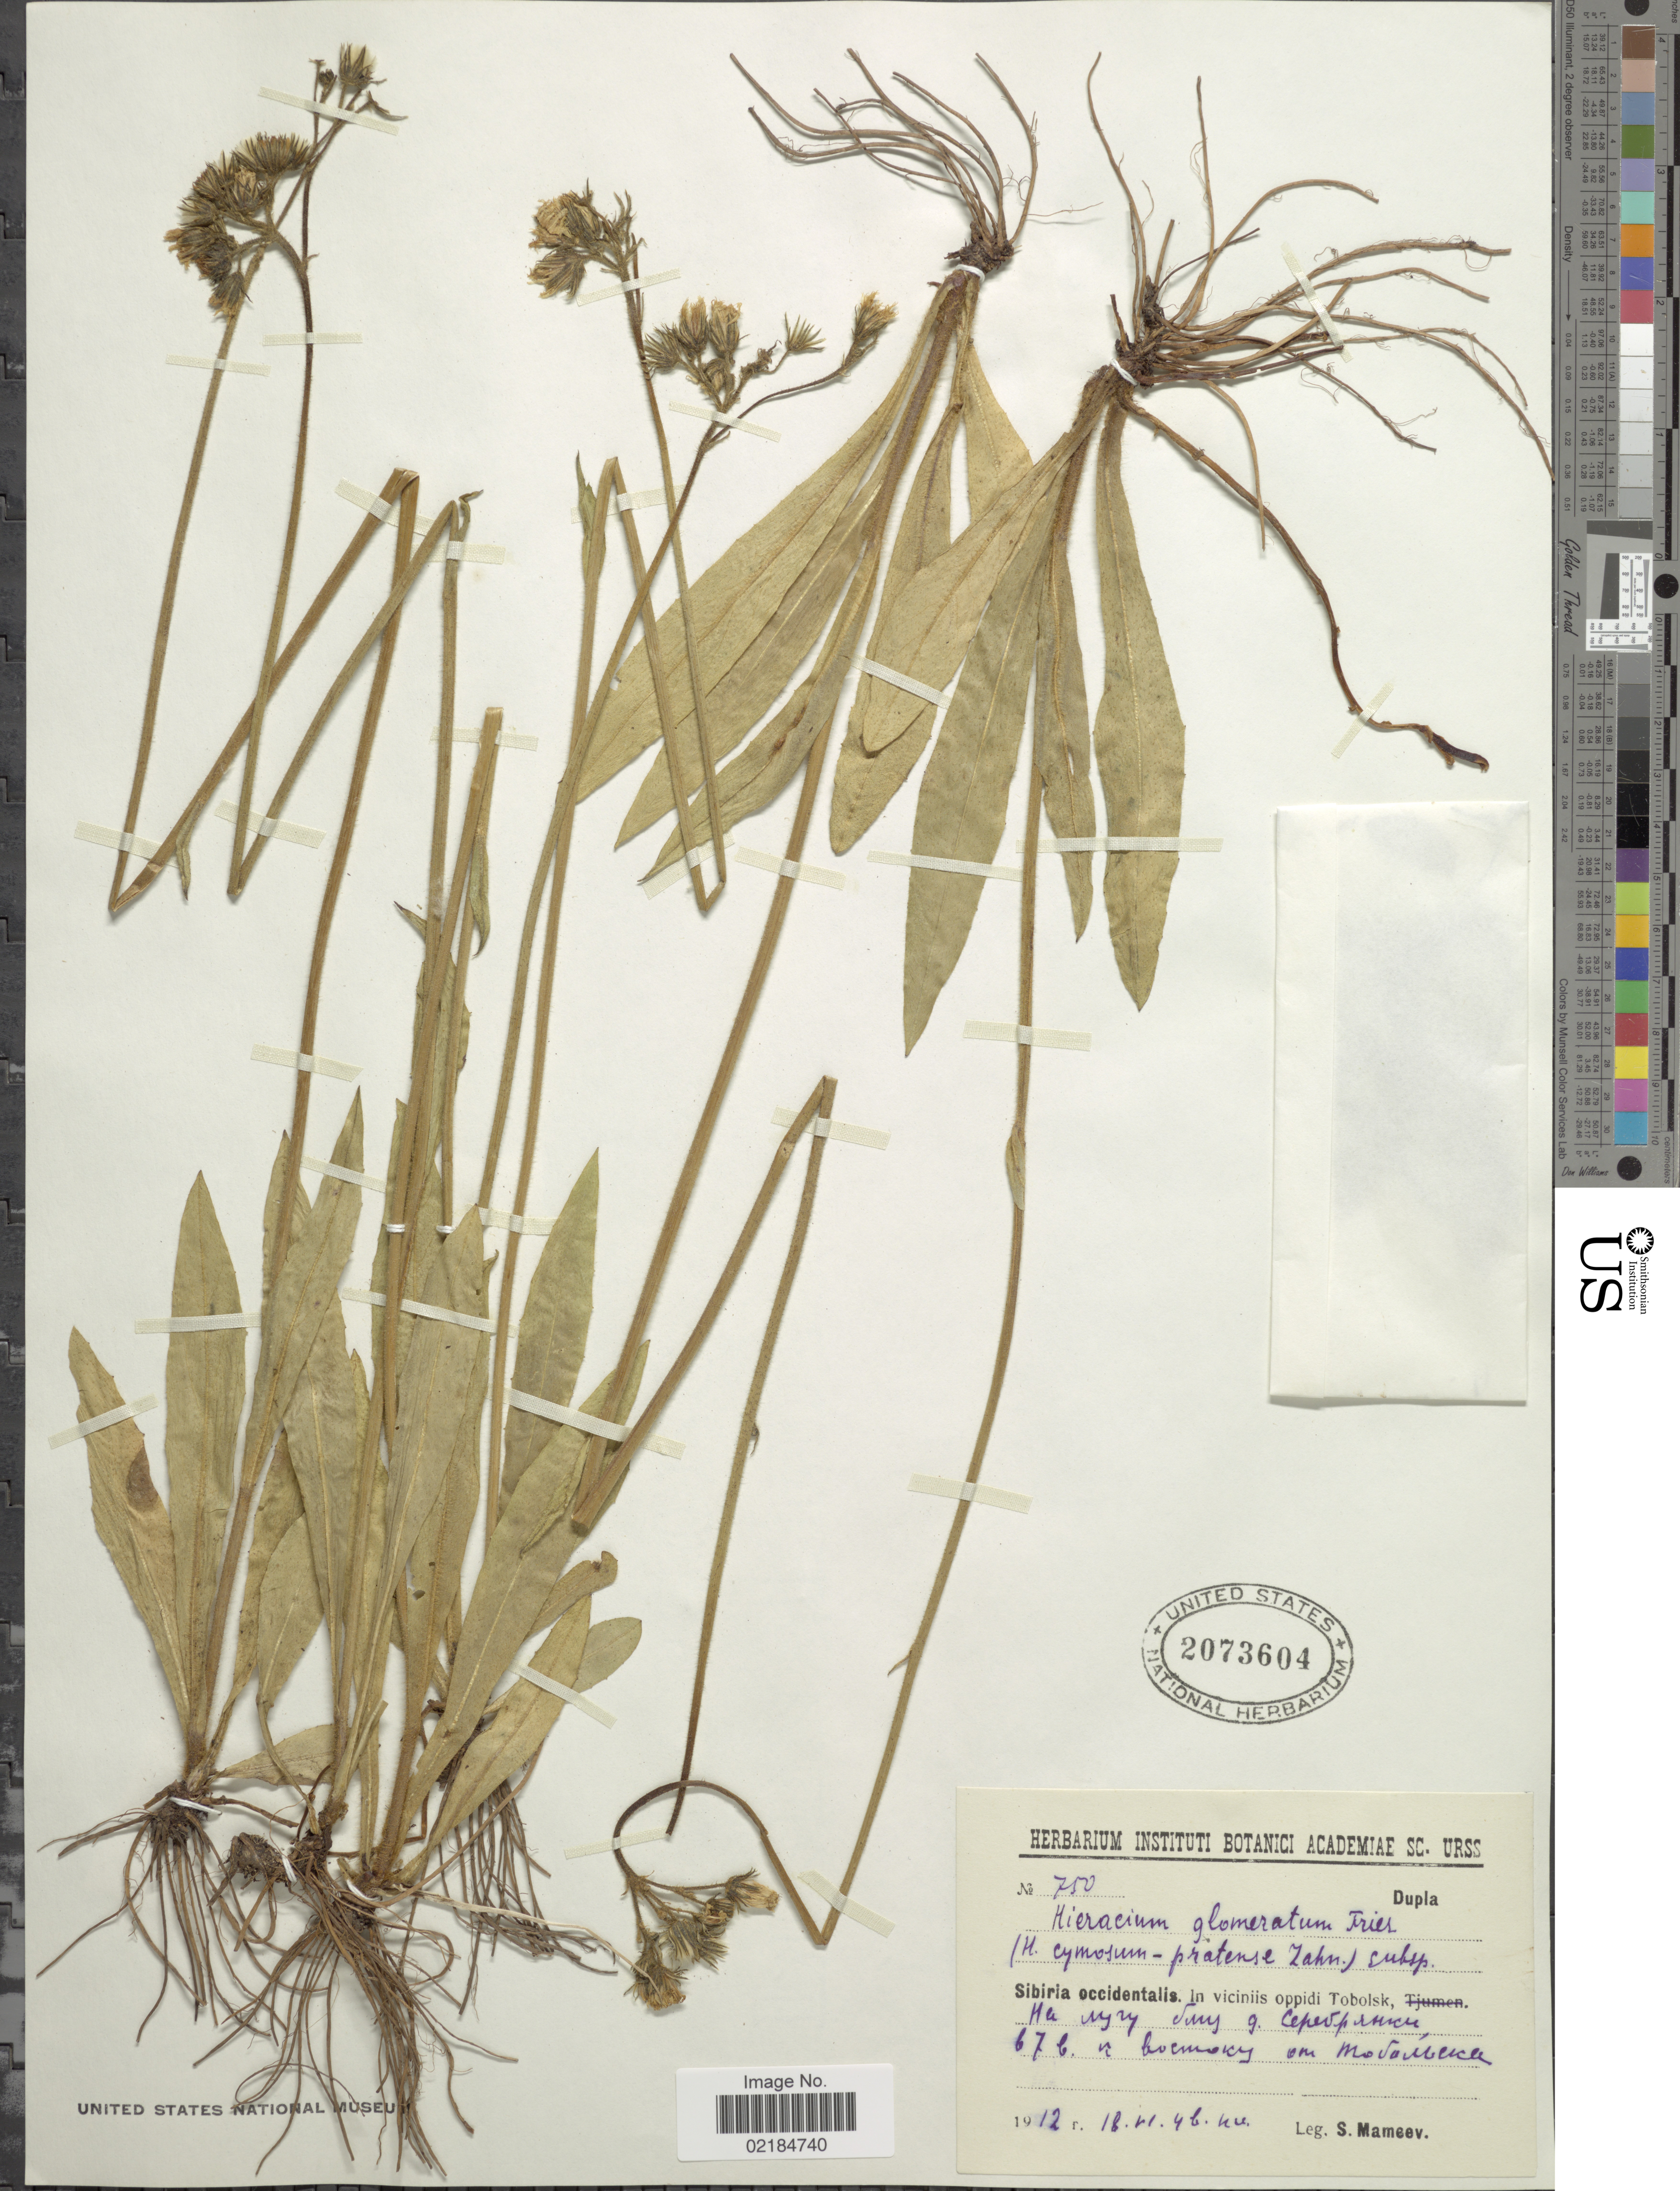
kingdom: Plantae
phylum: Tracheophyta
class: Magnoliopsida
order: Asterales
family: Asteraceae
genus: Pilosella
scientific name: Pilosella glomerata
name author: (Froel.) Fr.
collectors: S. Mameev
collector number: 750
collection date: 1912-04-18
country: Russian Federation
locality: Sibia Occidentalis: In viciniis oppidi Tobolsk, [illegible text]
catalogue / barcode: US 2073604